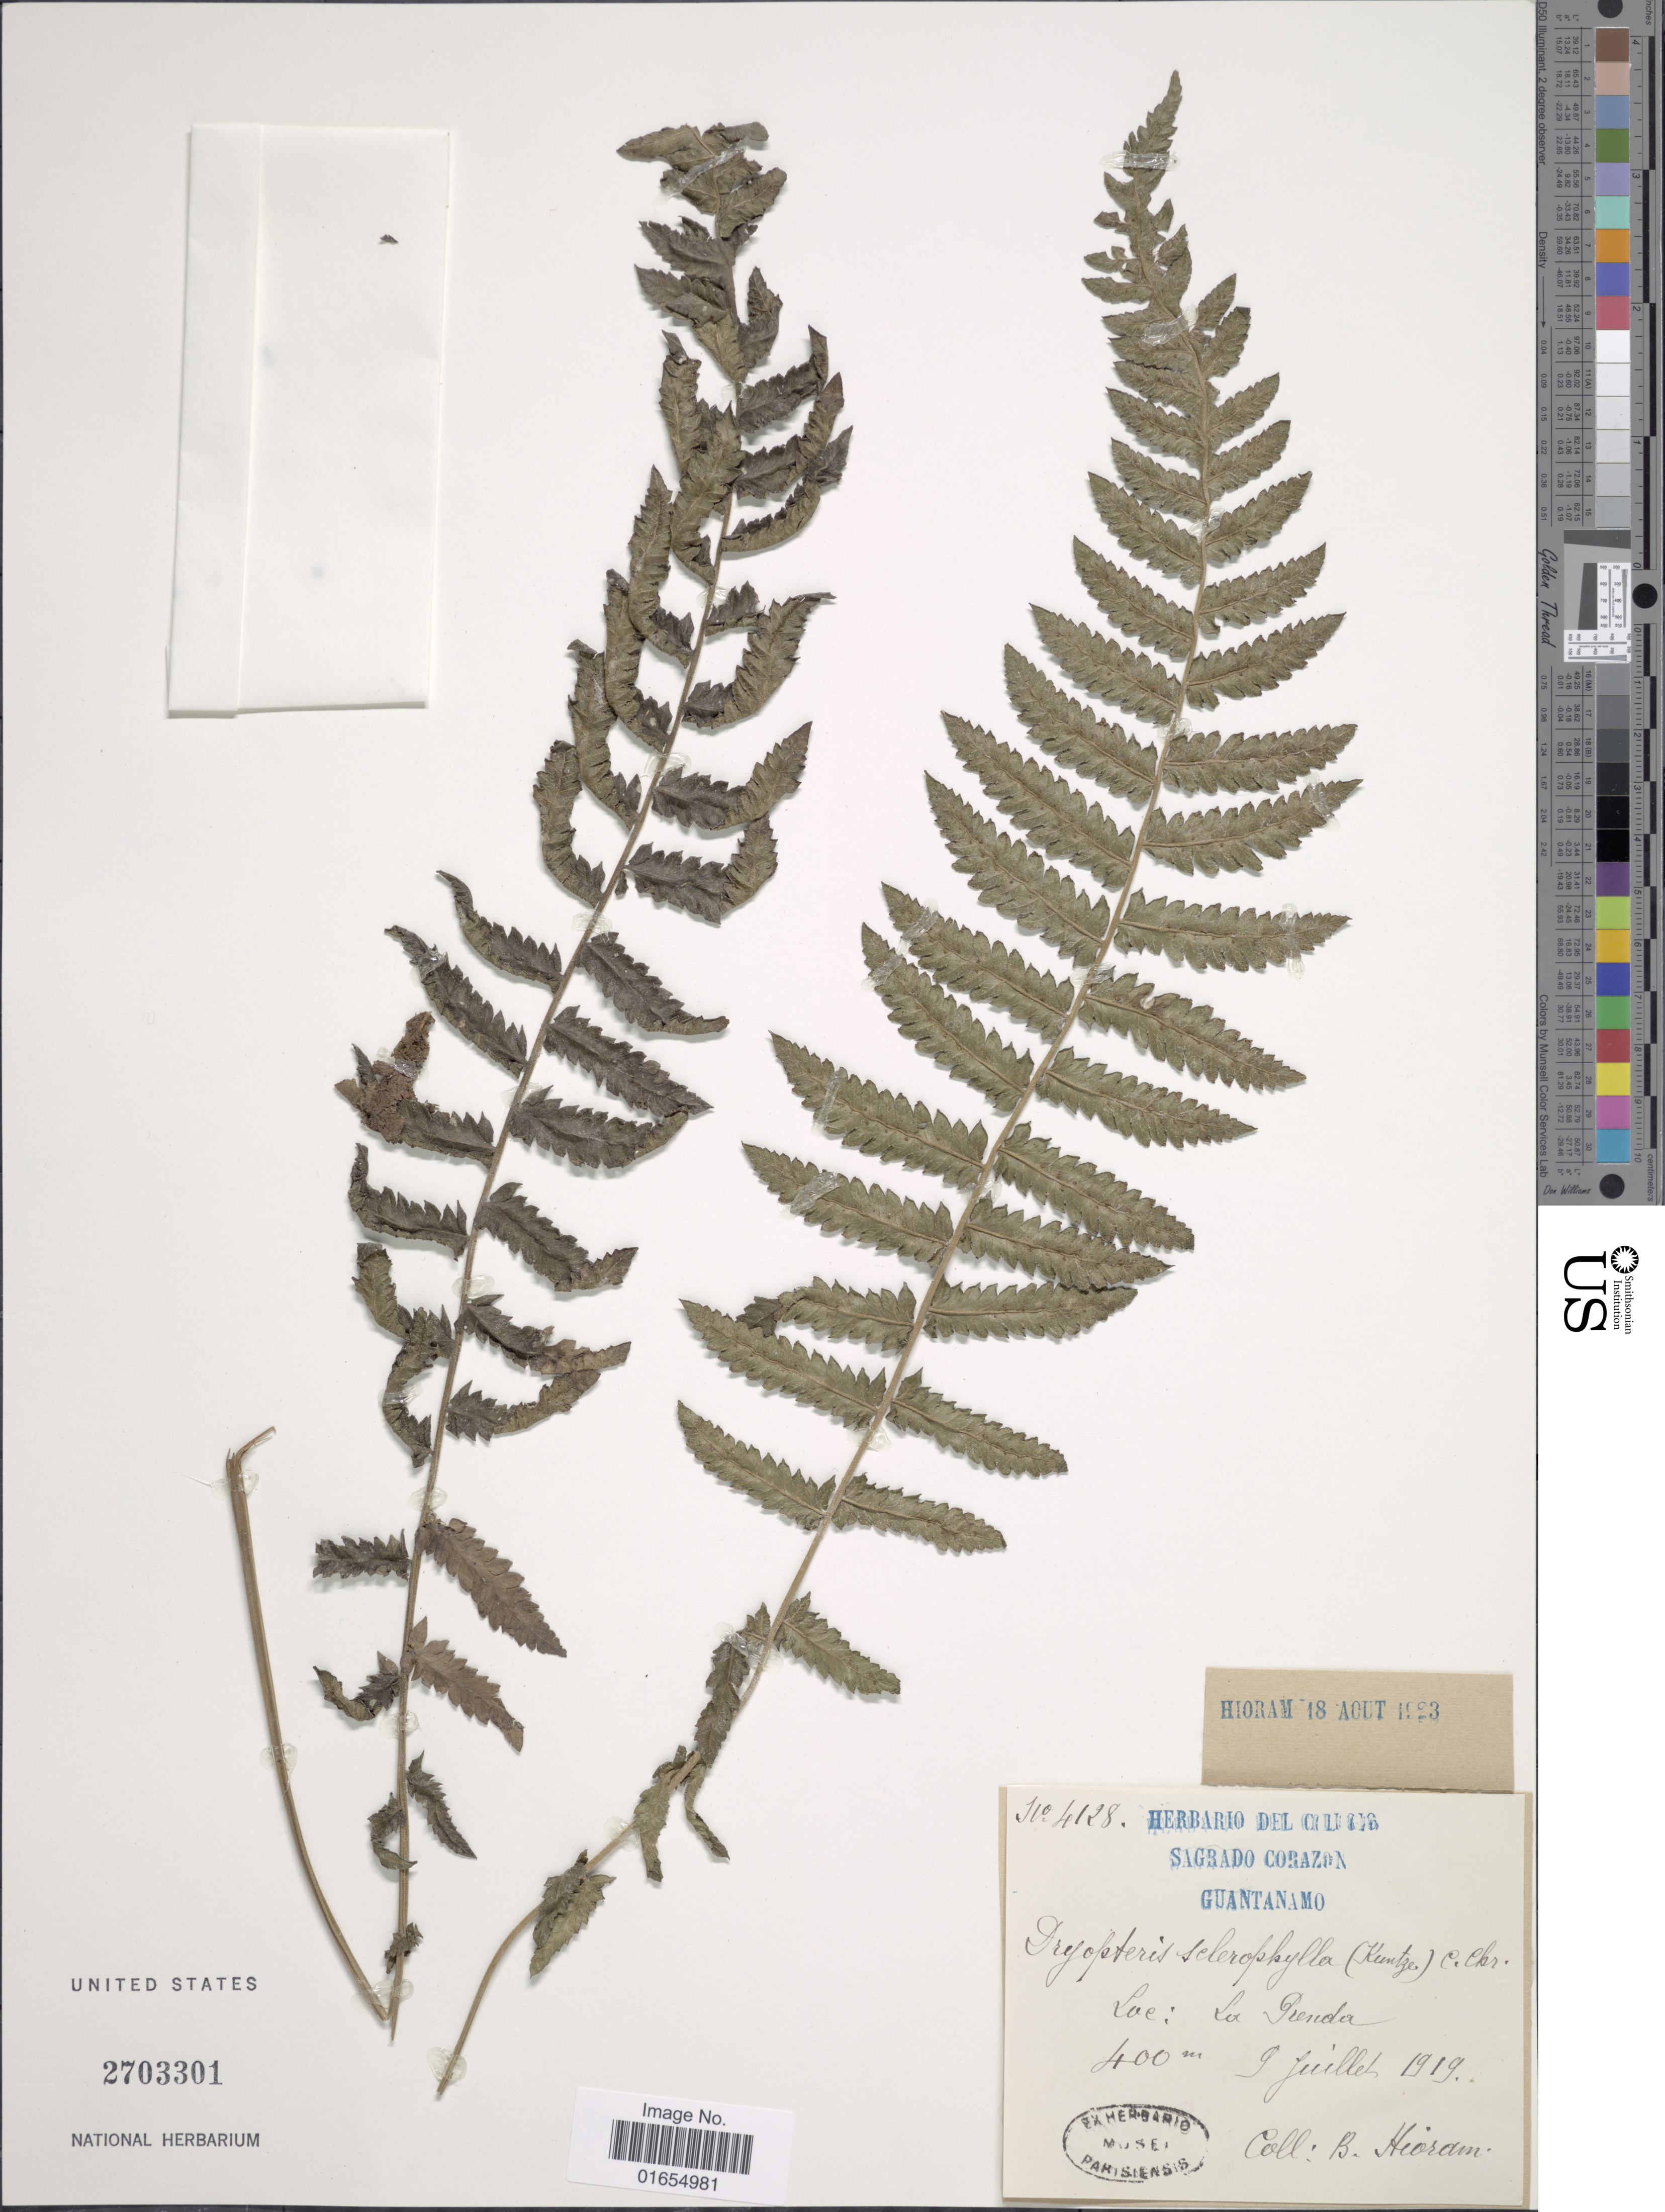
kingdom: Plantae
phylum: Tracheophyta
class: Polypodiopsida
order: Polypodiales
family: Thelypteridaceae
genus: Goniopteris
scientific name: Goniopteris sclerophylla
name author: (Poepp.) C.V. Morton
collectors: Bro. Hioram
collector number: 4128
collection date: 1919-07-09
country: Cuba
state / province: Guantánamo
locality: La Prenda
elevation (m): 400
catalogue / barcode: US 2703301